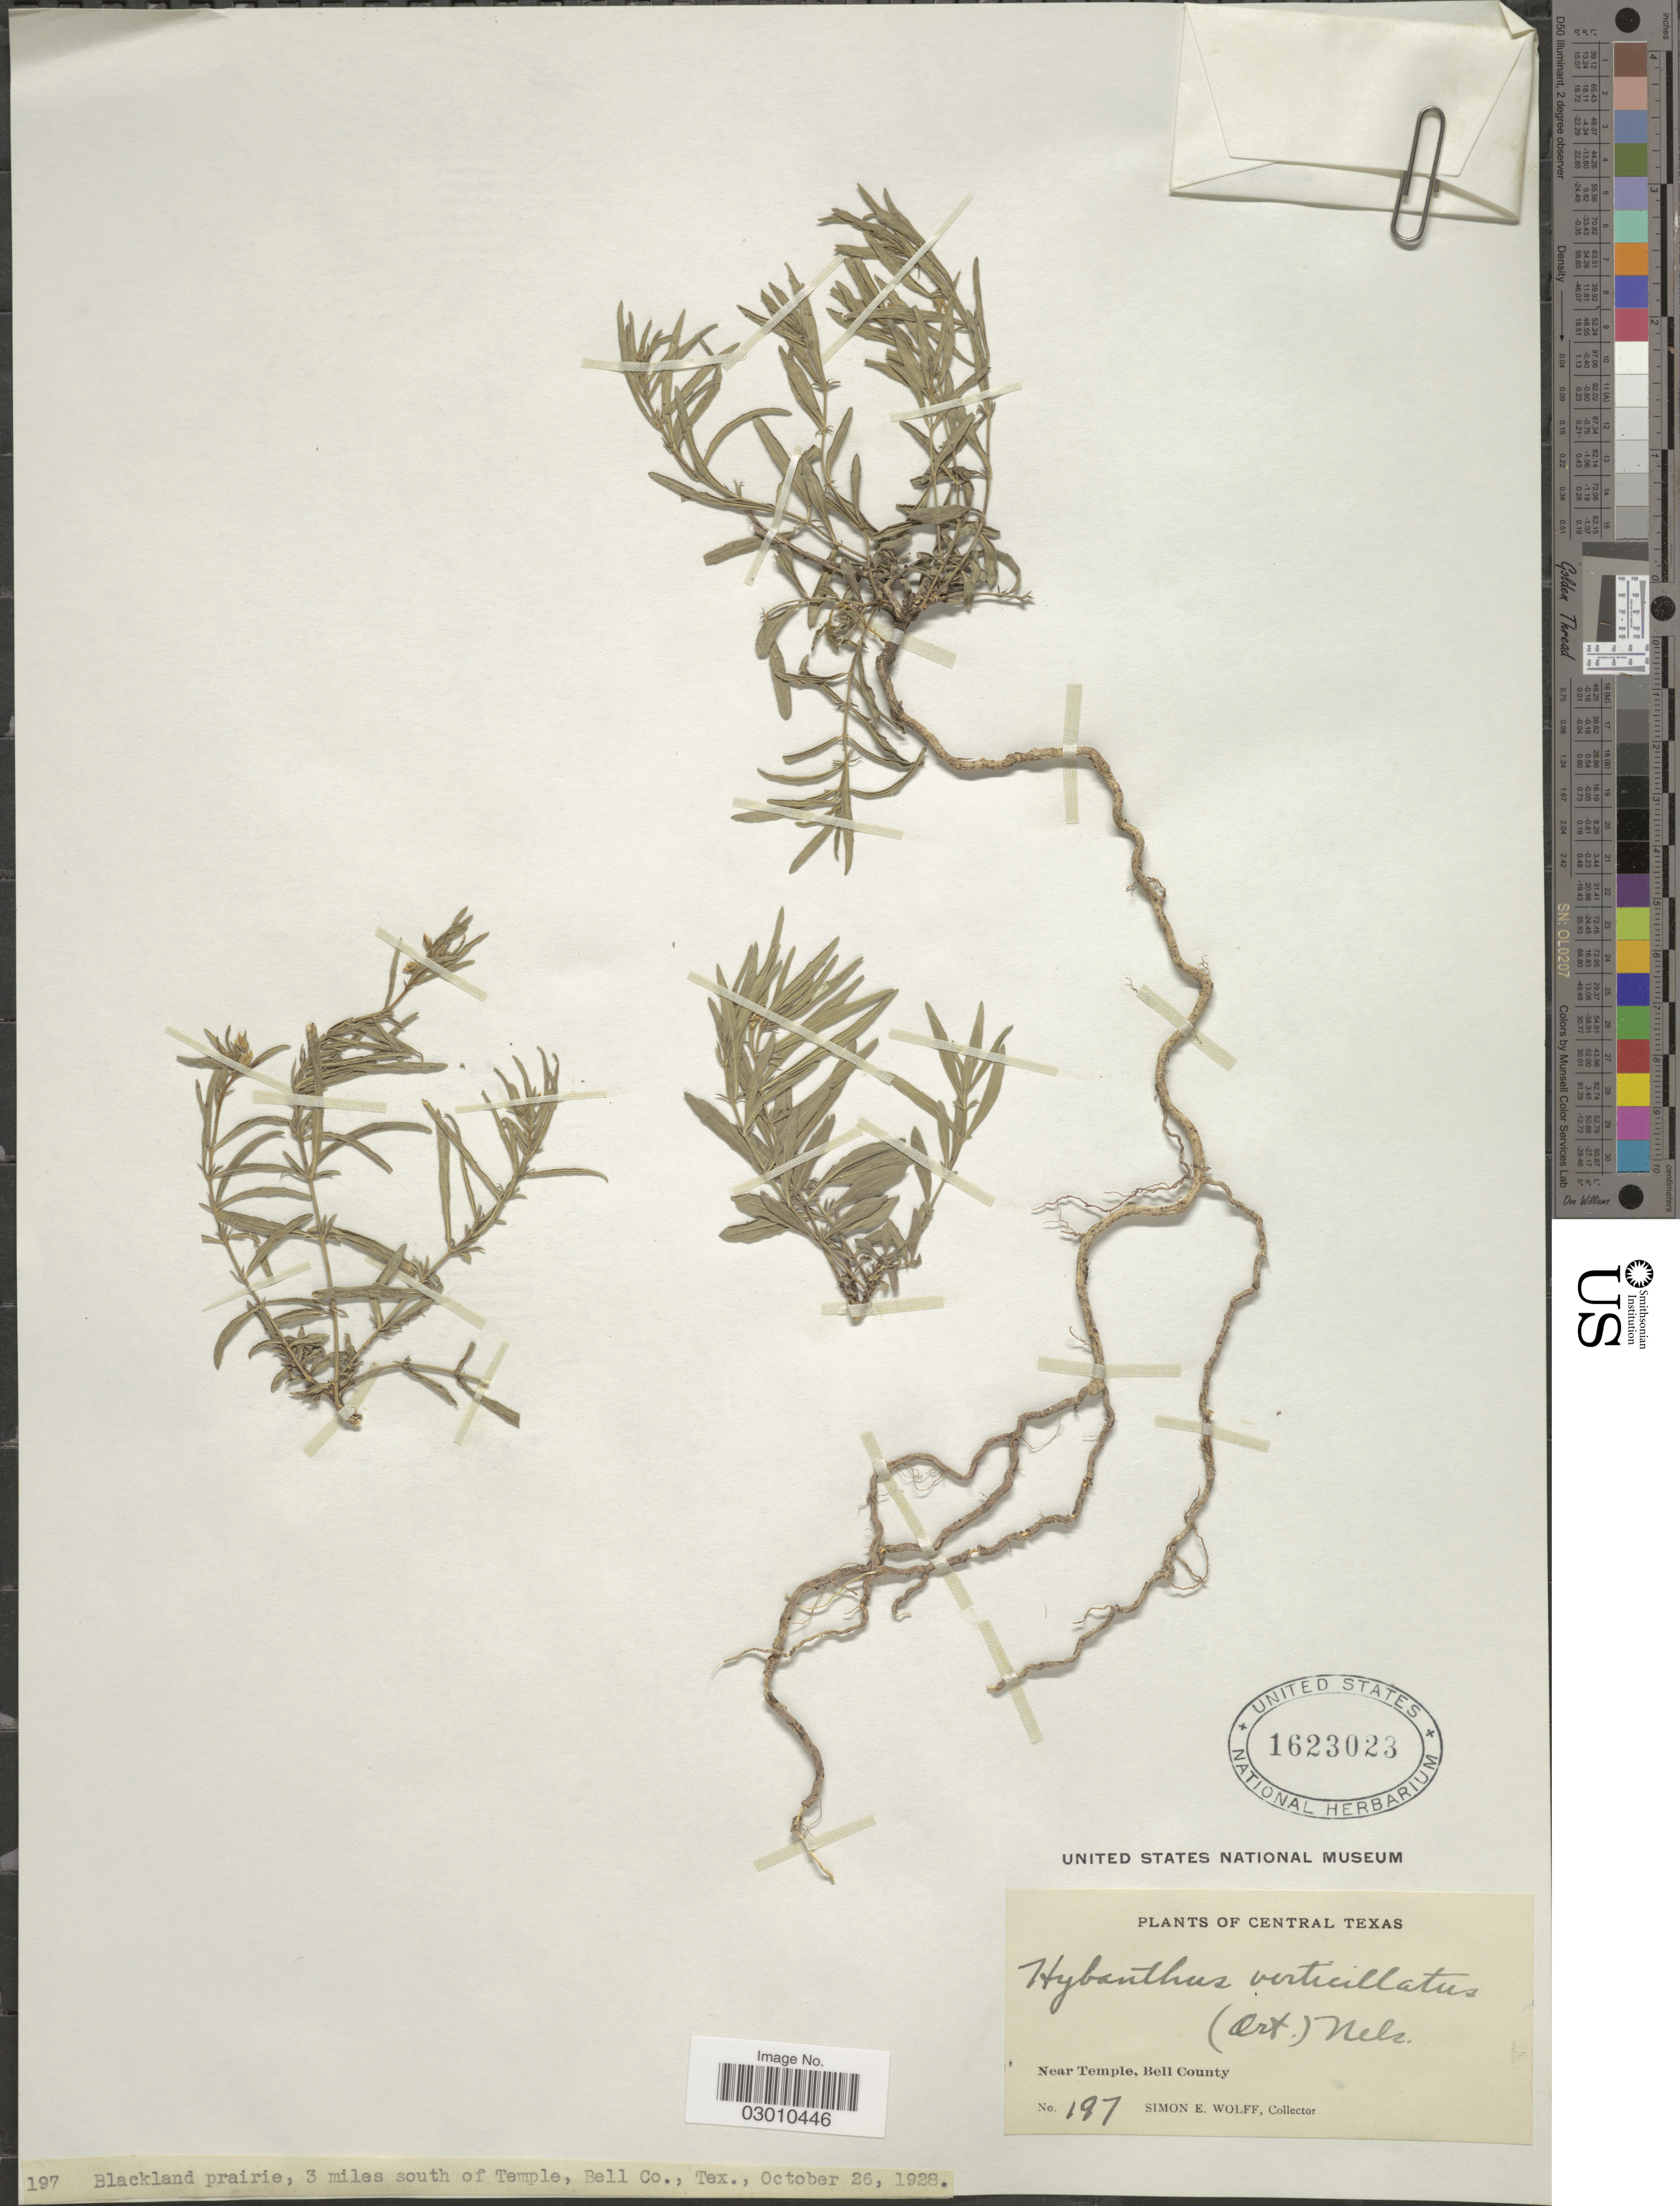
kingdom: Plantae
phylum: Tracheophyta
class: Magnoliopsida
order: Malpighiales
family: Violaceae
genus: Pombalia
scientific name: Pombalia verticillata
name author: (Ortega) Paula-Souza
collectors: S. E. Wolff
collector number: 197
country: United States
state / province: Texas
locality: Central Texas. Near Temple, Bell County.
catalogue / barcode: US 1623023